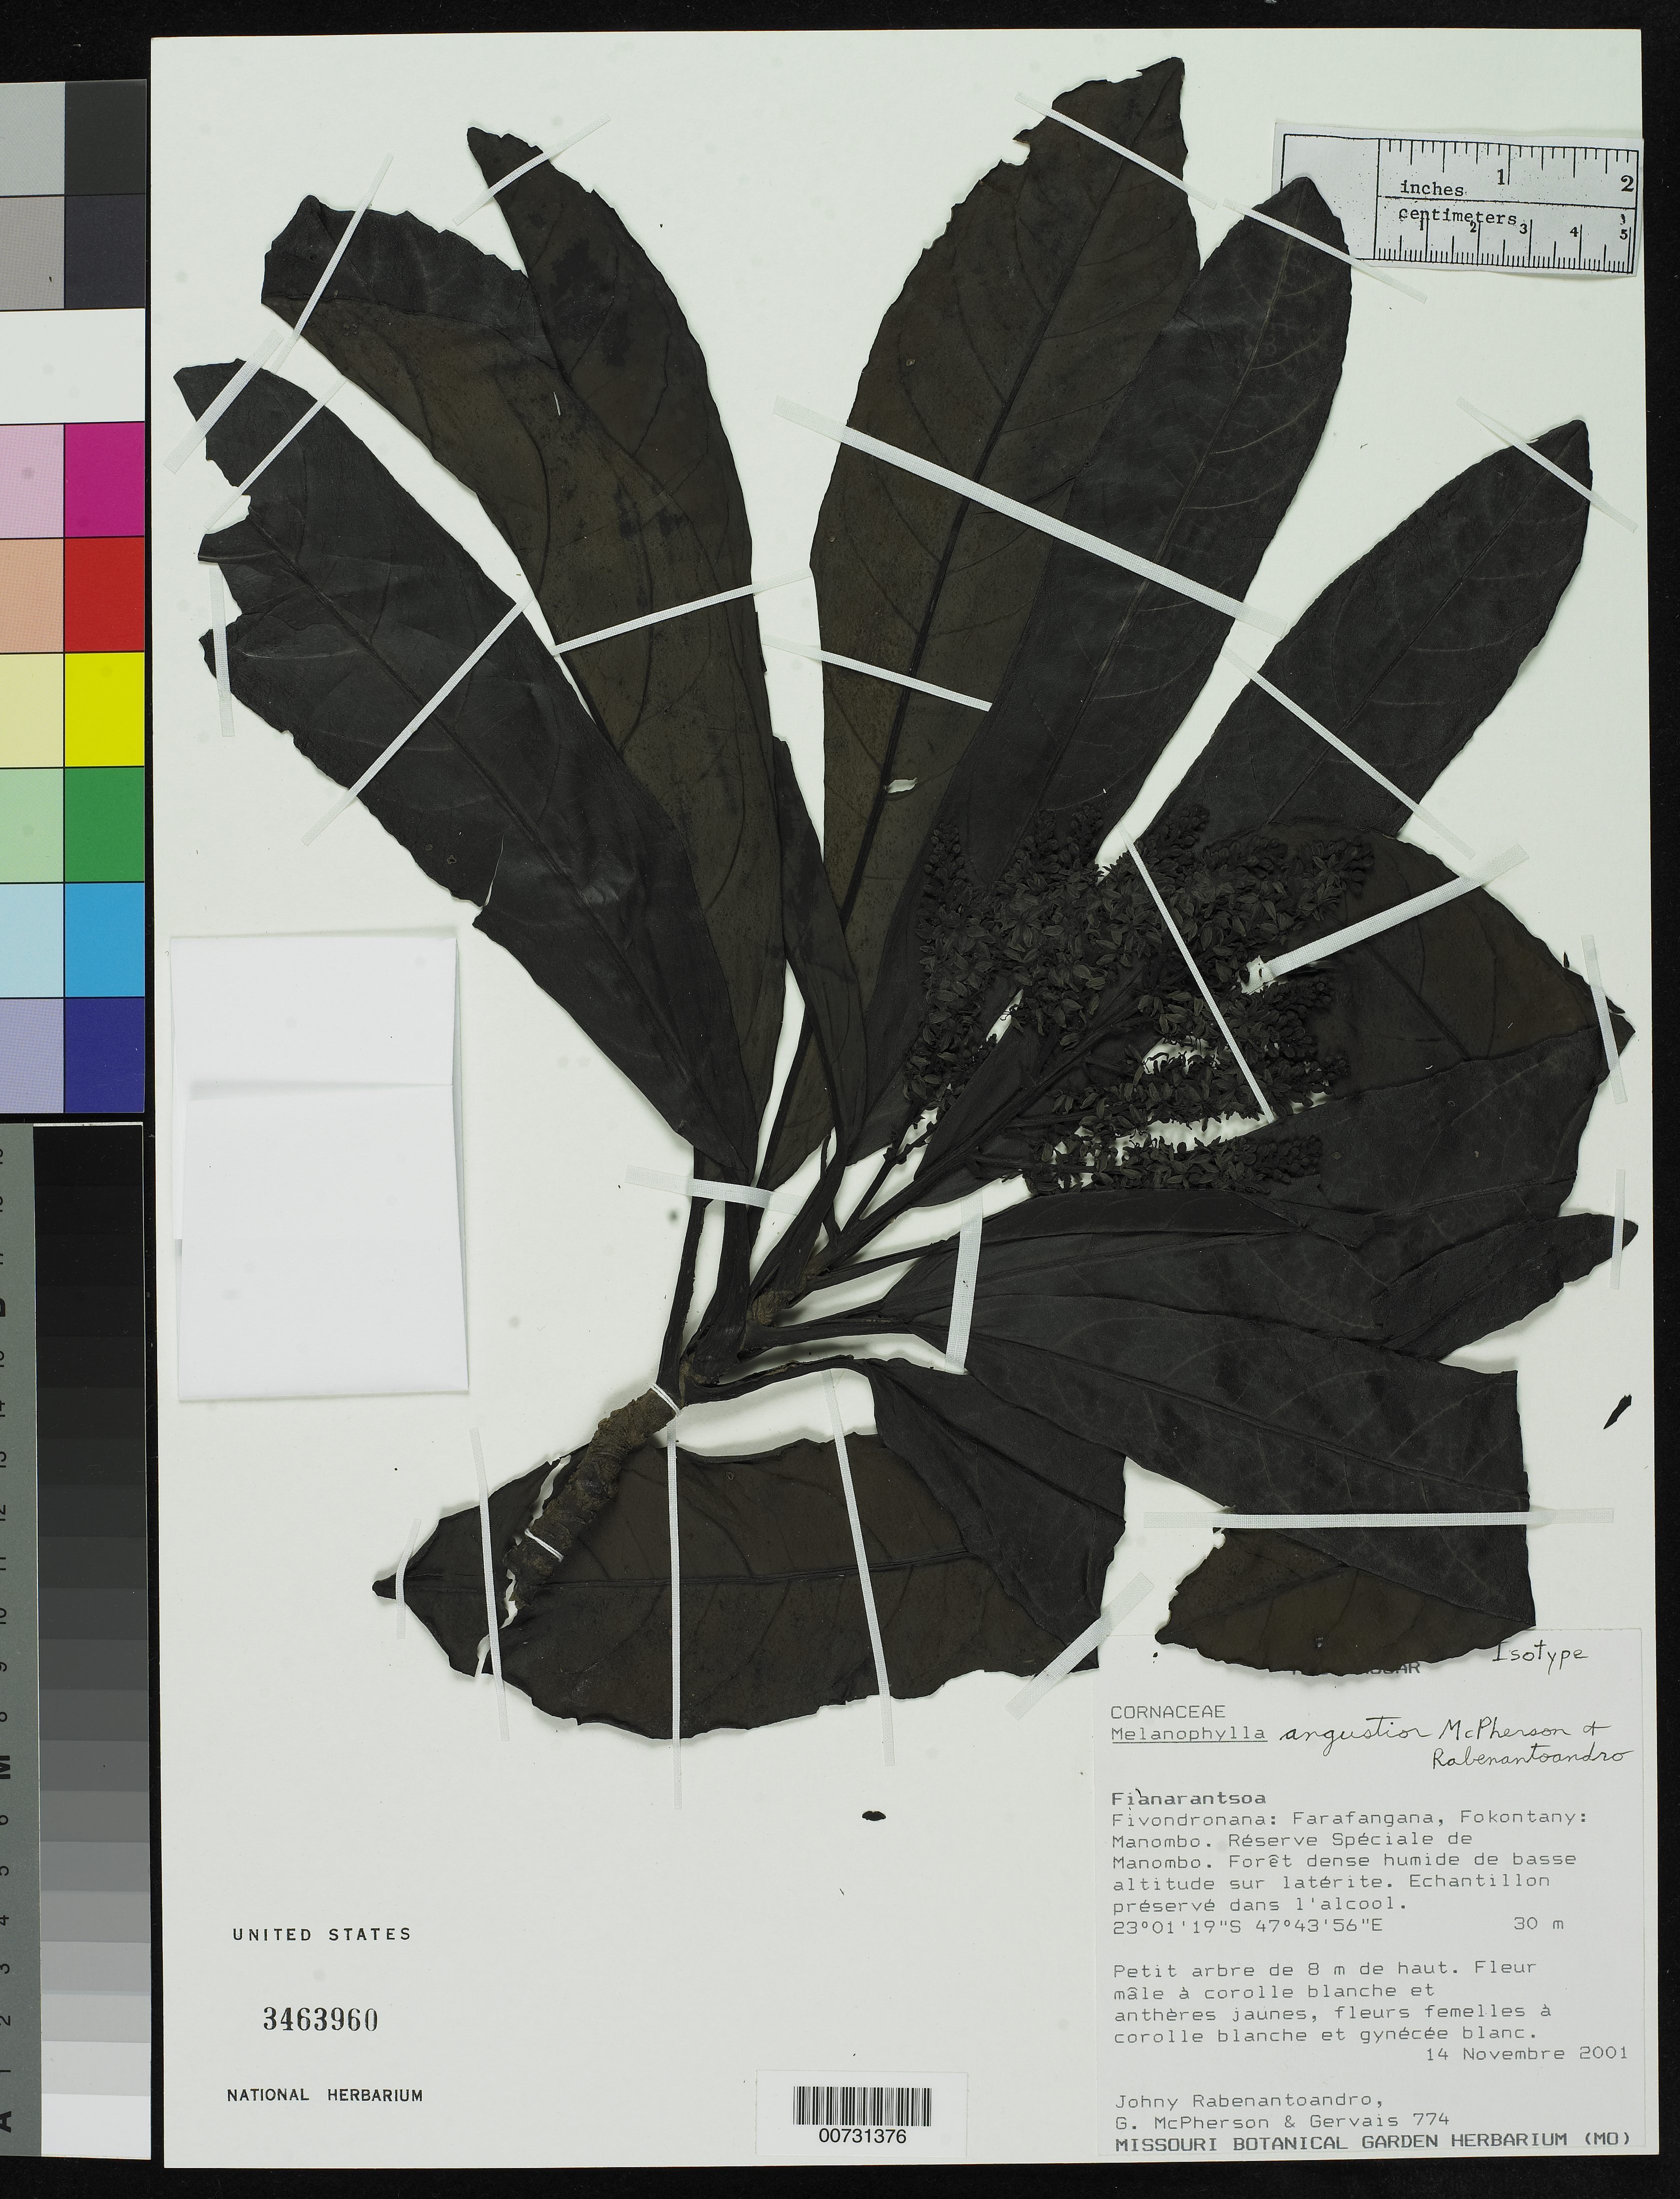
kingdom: Plantae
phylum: Tracheophyta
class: Magnoliopsida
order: Apiales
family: Torricelliaceae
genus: Melanophylla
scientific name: Melanophylla angustior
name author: McPherson & Rabenantoandro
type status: Isotype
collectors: J. Rabenantoandro, G. D. McPherson & Gervais, --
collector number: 774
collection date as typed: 14 Nov 2001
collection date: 2001-11-14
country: Madagascar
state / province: Atsimo-Atsinanana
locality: Fianarantsoa. Fivondronana: Farafangana, Fokontany: Manombo. Réserve Spéciale de Manombo.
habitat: Forêt dense humide de basse altitude sur latérite.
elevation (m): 30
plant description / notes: Holotype at MO, acc. to Tropicos.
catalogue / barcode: US 3463960